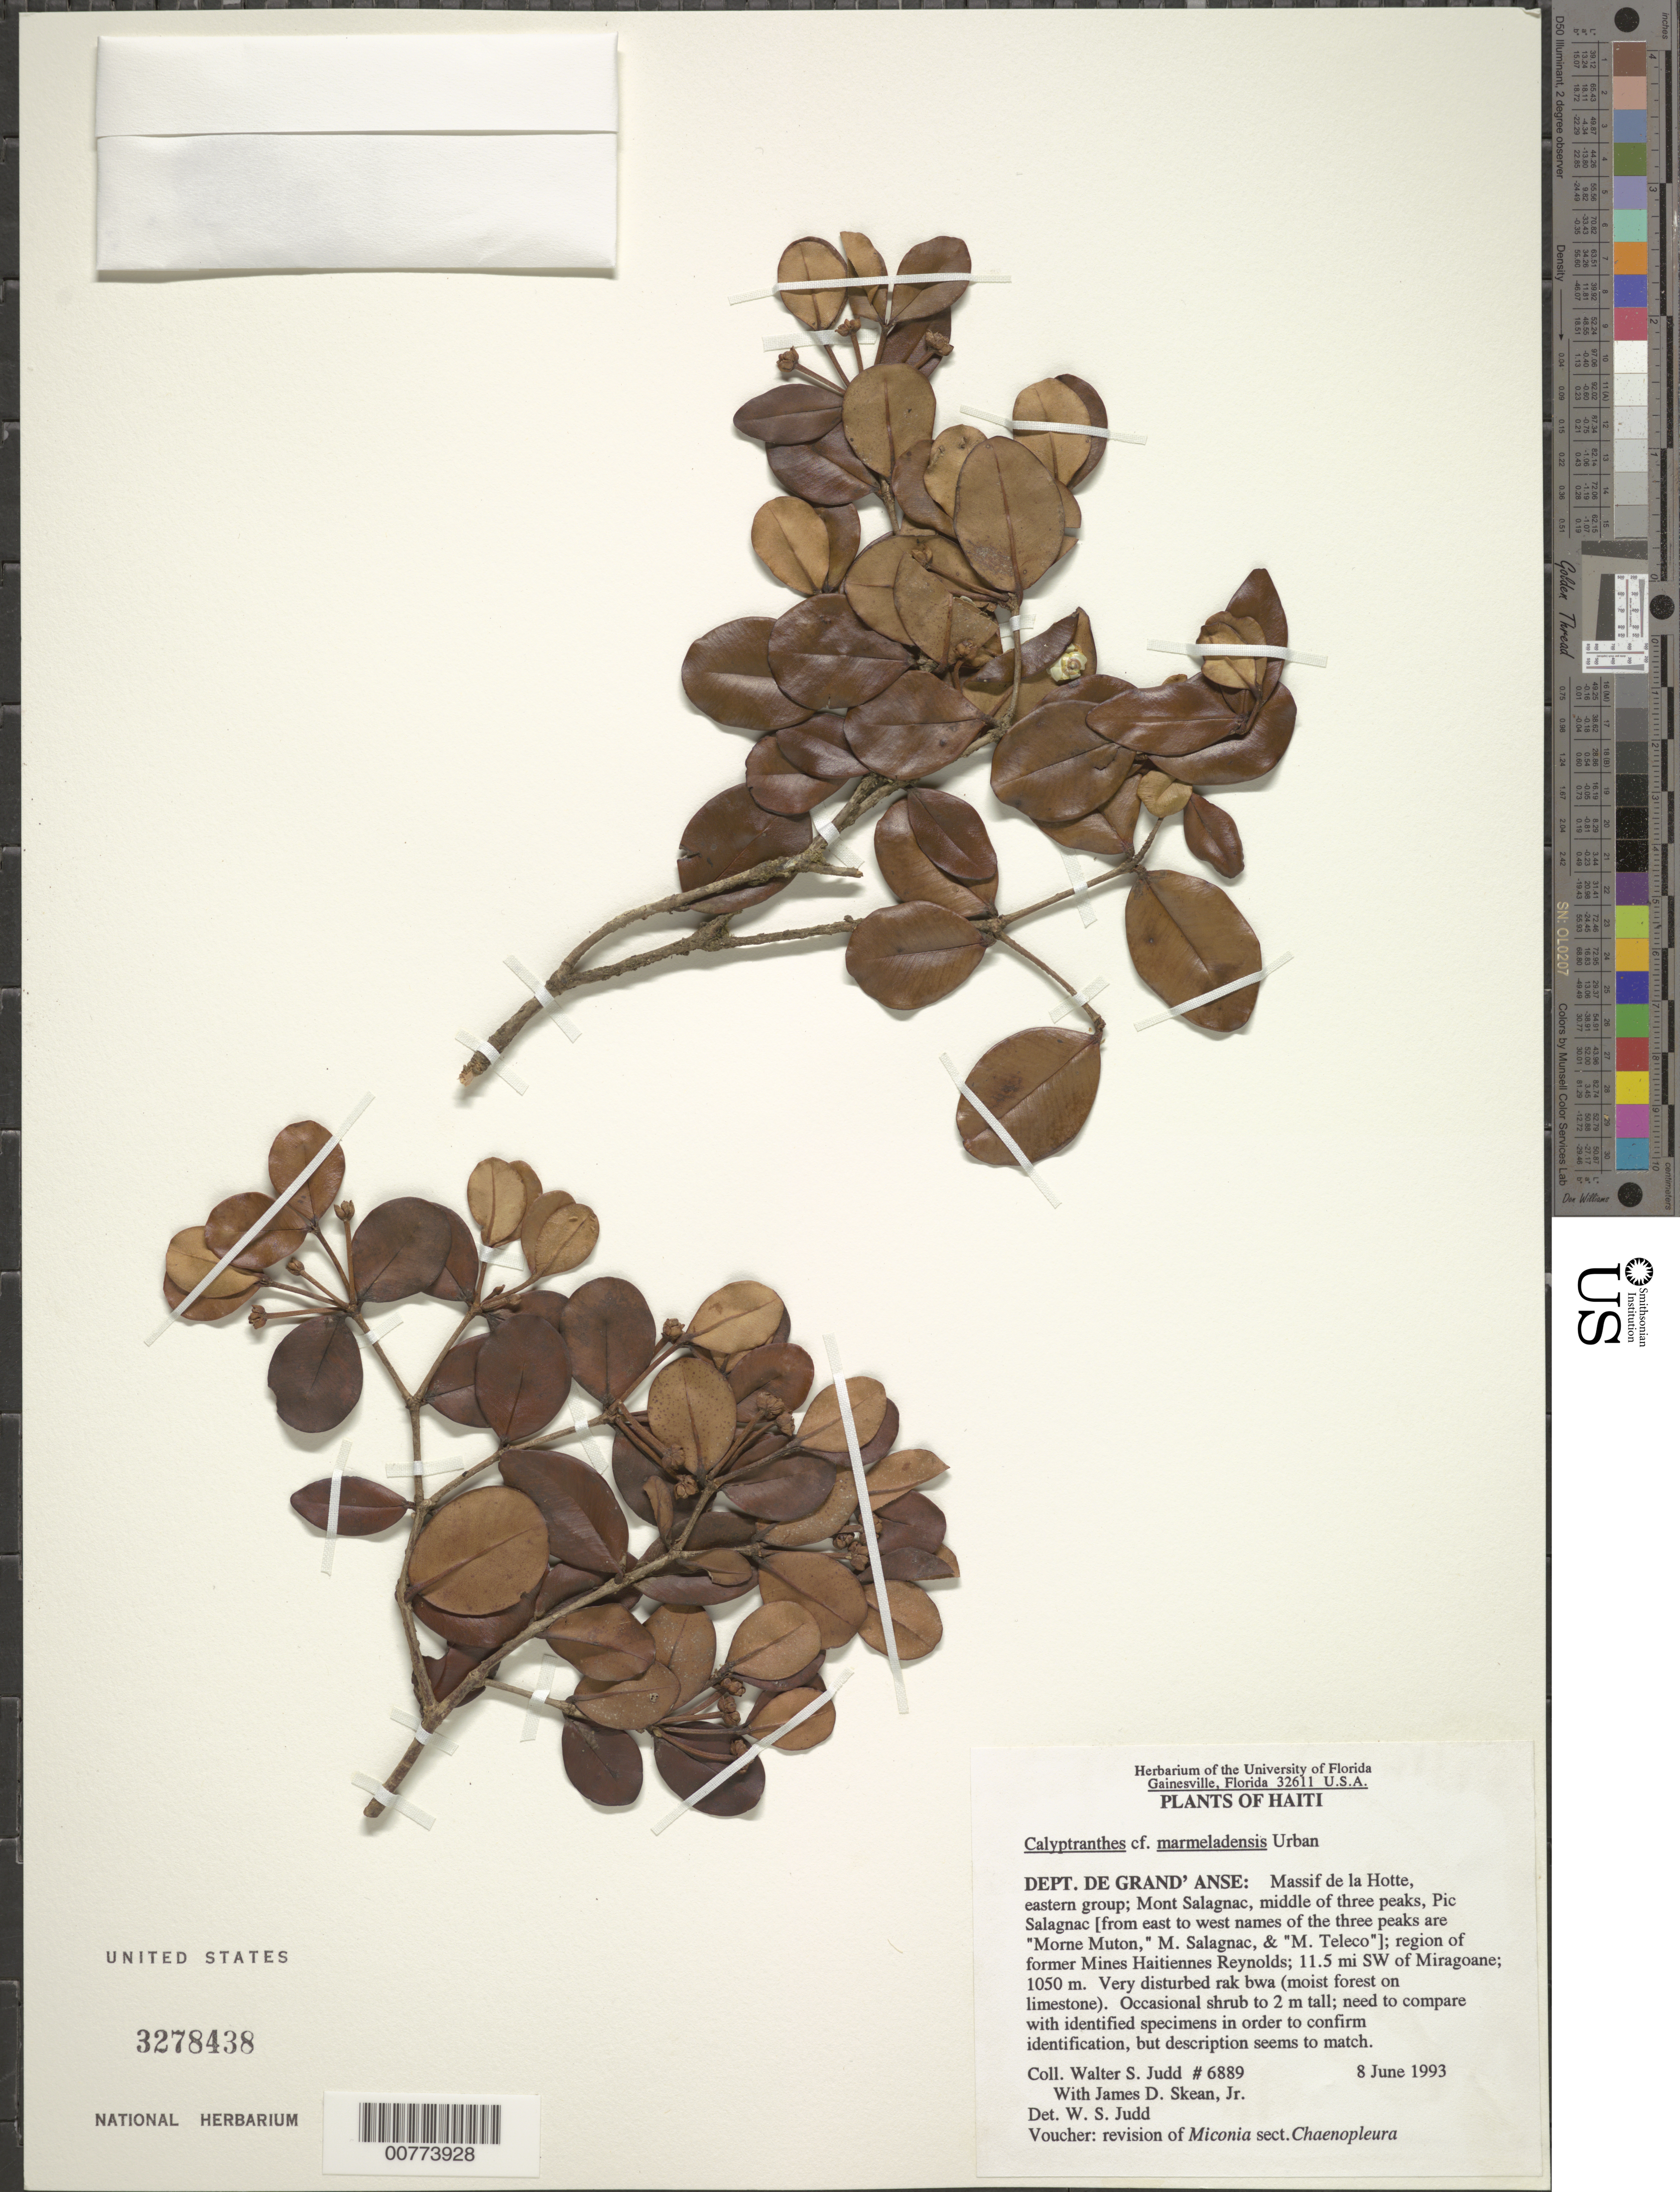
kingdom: Plantae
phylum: Tracheophyta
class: Magnoliopsida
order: Myrtales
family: Myrtaceae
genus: Myrcia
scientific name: Myrcia marmeladensis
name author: (Urb. & Ekman) K. Campbell & Peguero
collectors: W. S. Judd & J. D. Skean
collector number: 6889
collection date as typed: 08 Jun 1993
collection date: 1993-06-08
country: Haiti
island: Hispaniola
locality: Massif de la Hotte, east. group, Mont Salagnac, middle of 3 peaks, Pic Salagnac (E. to W. 3 peaks are "M. Muton", M. Salagnac, & "M. Teleco); region of former Mines Haitiennes Reynolds; 11.5 mi SW of Miragoane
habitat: Veri disturbed rak bwa (moist forest on limestone).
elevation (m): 1050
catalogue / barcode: US 3278438